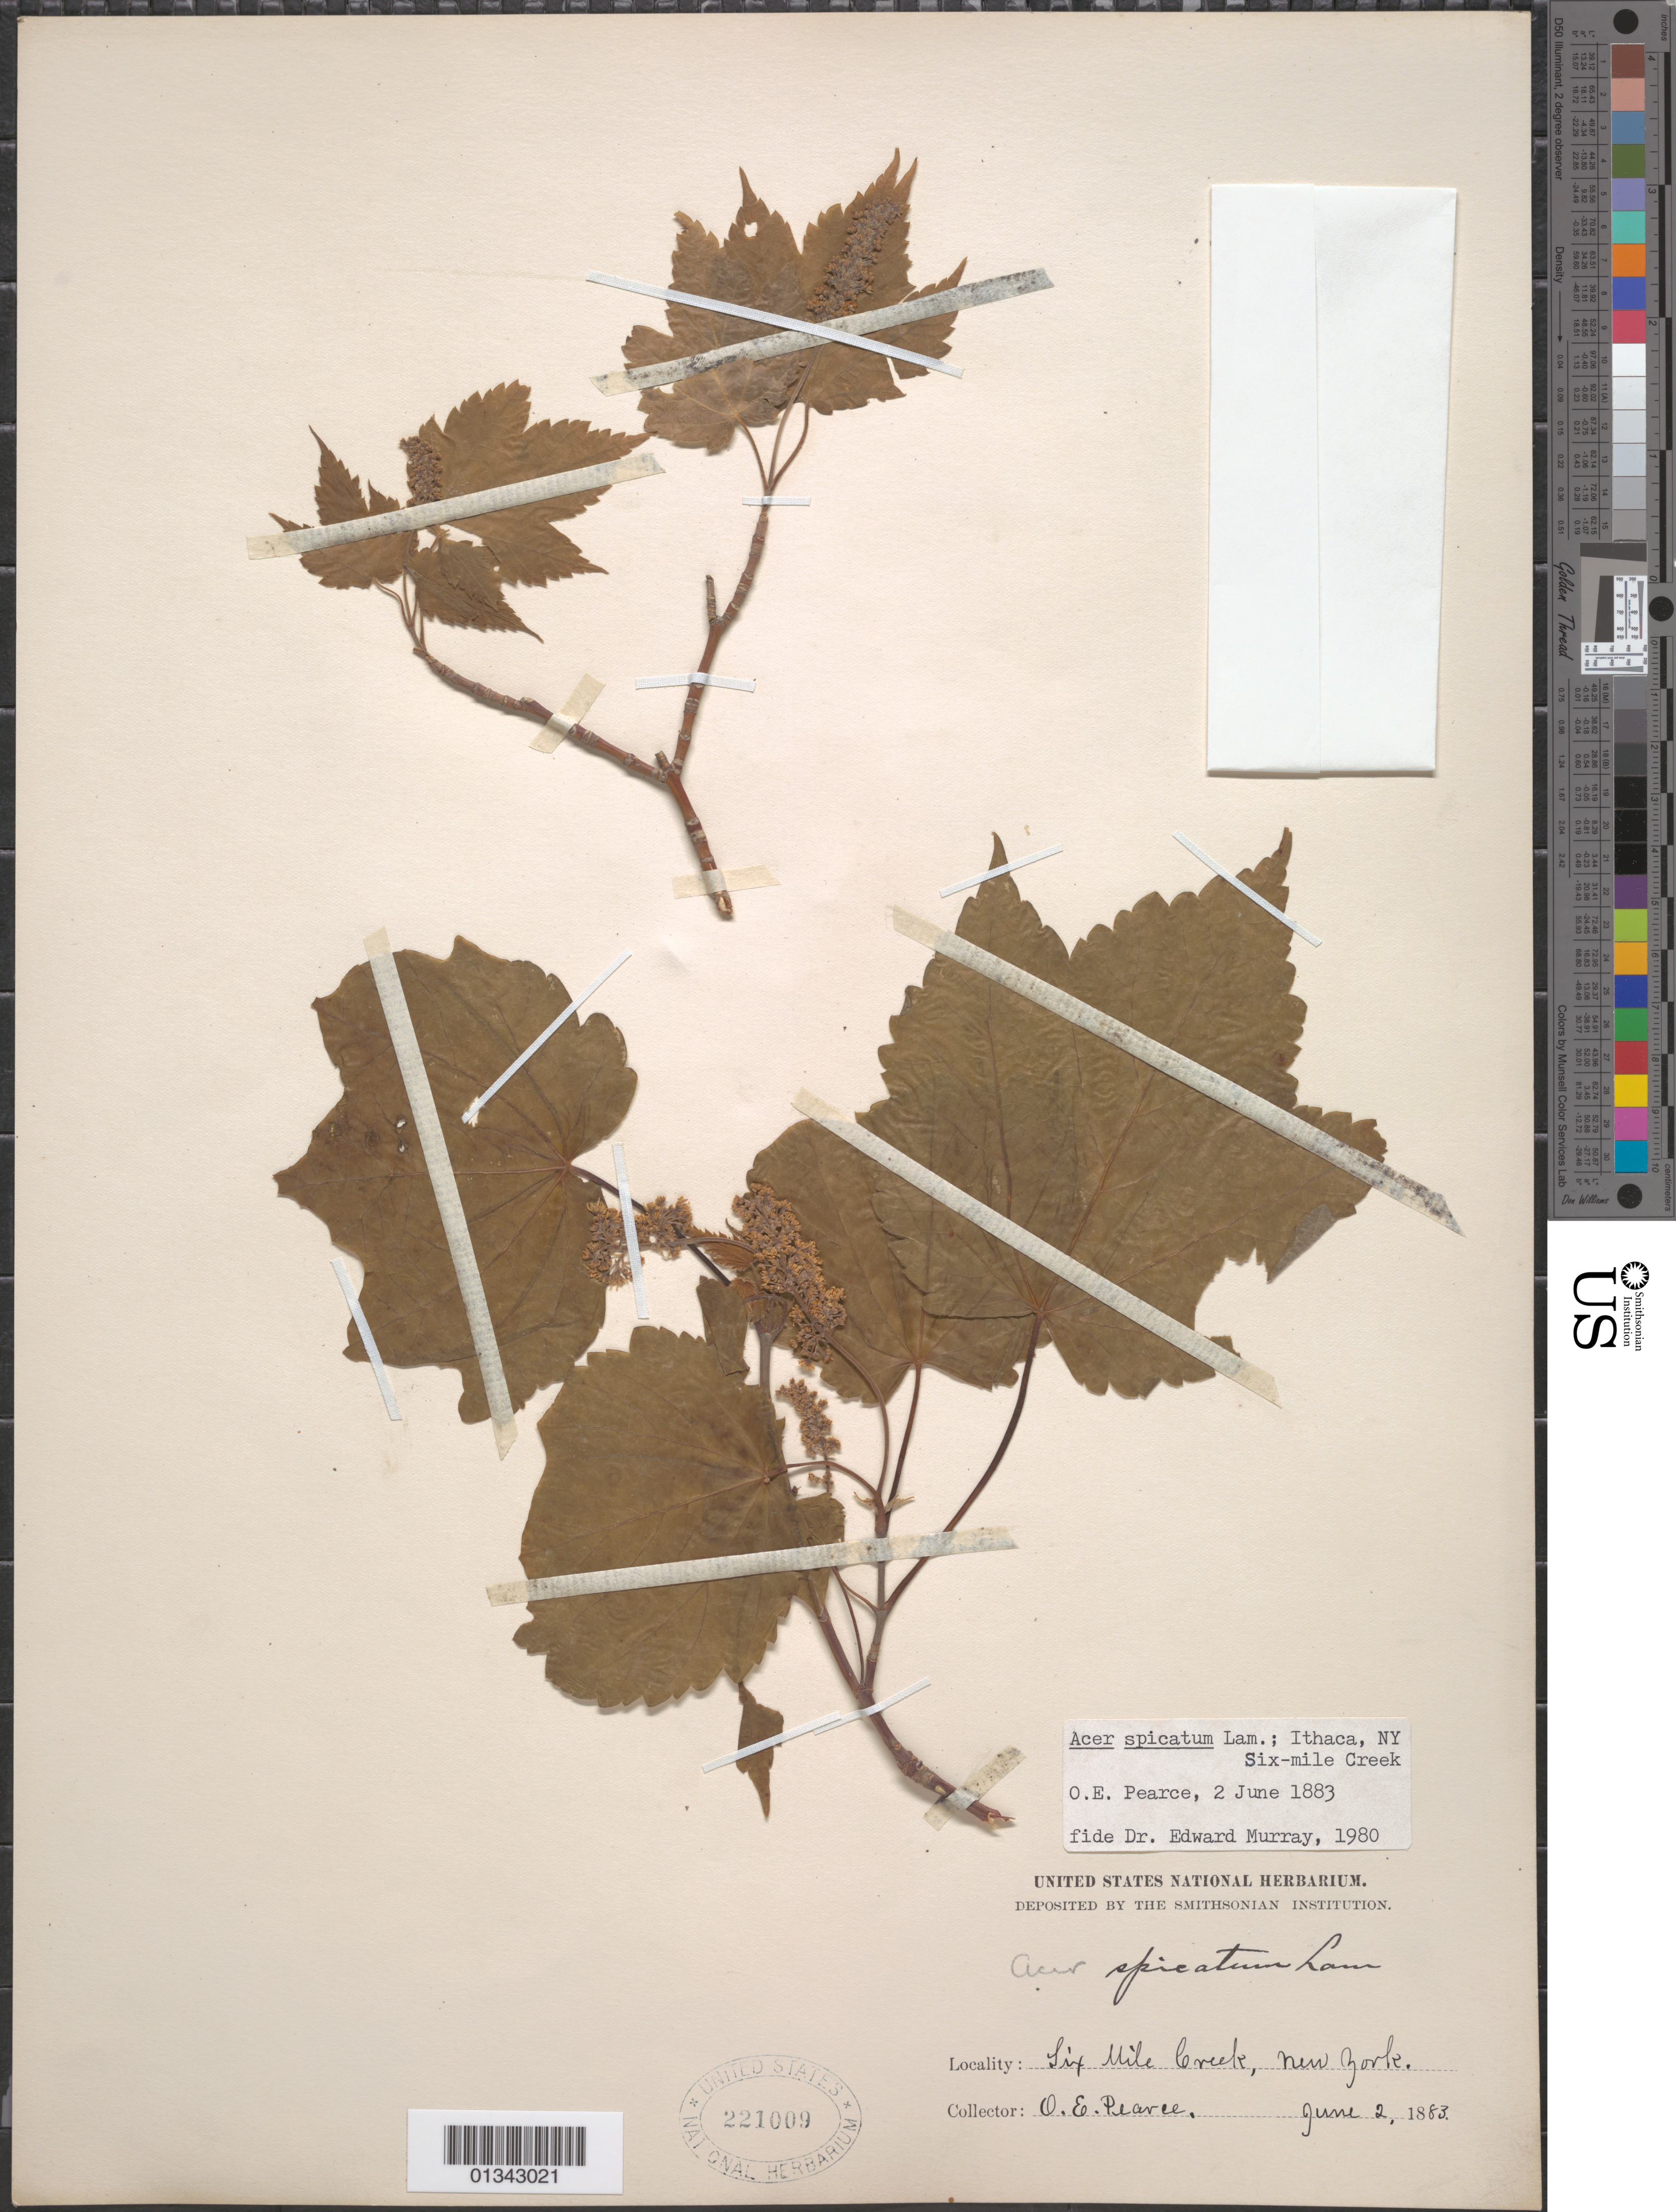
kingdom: Plantae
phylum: Tracheophyta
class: Magnoliopsida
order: Sapindales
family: Sapindaceae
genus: Acer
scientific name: Acer spicatum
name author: Lam.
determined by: Murray, Edward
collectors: O. E. Pearce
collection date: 1883-06-02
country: United States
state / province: New York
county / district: Tompkins County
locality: Six Mile Creek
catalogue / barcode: US 221009